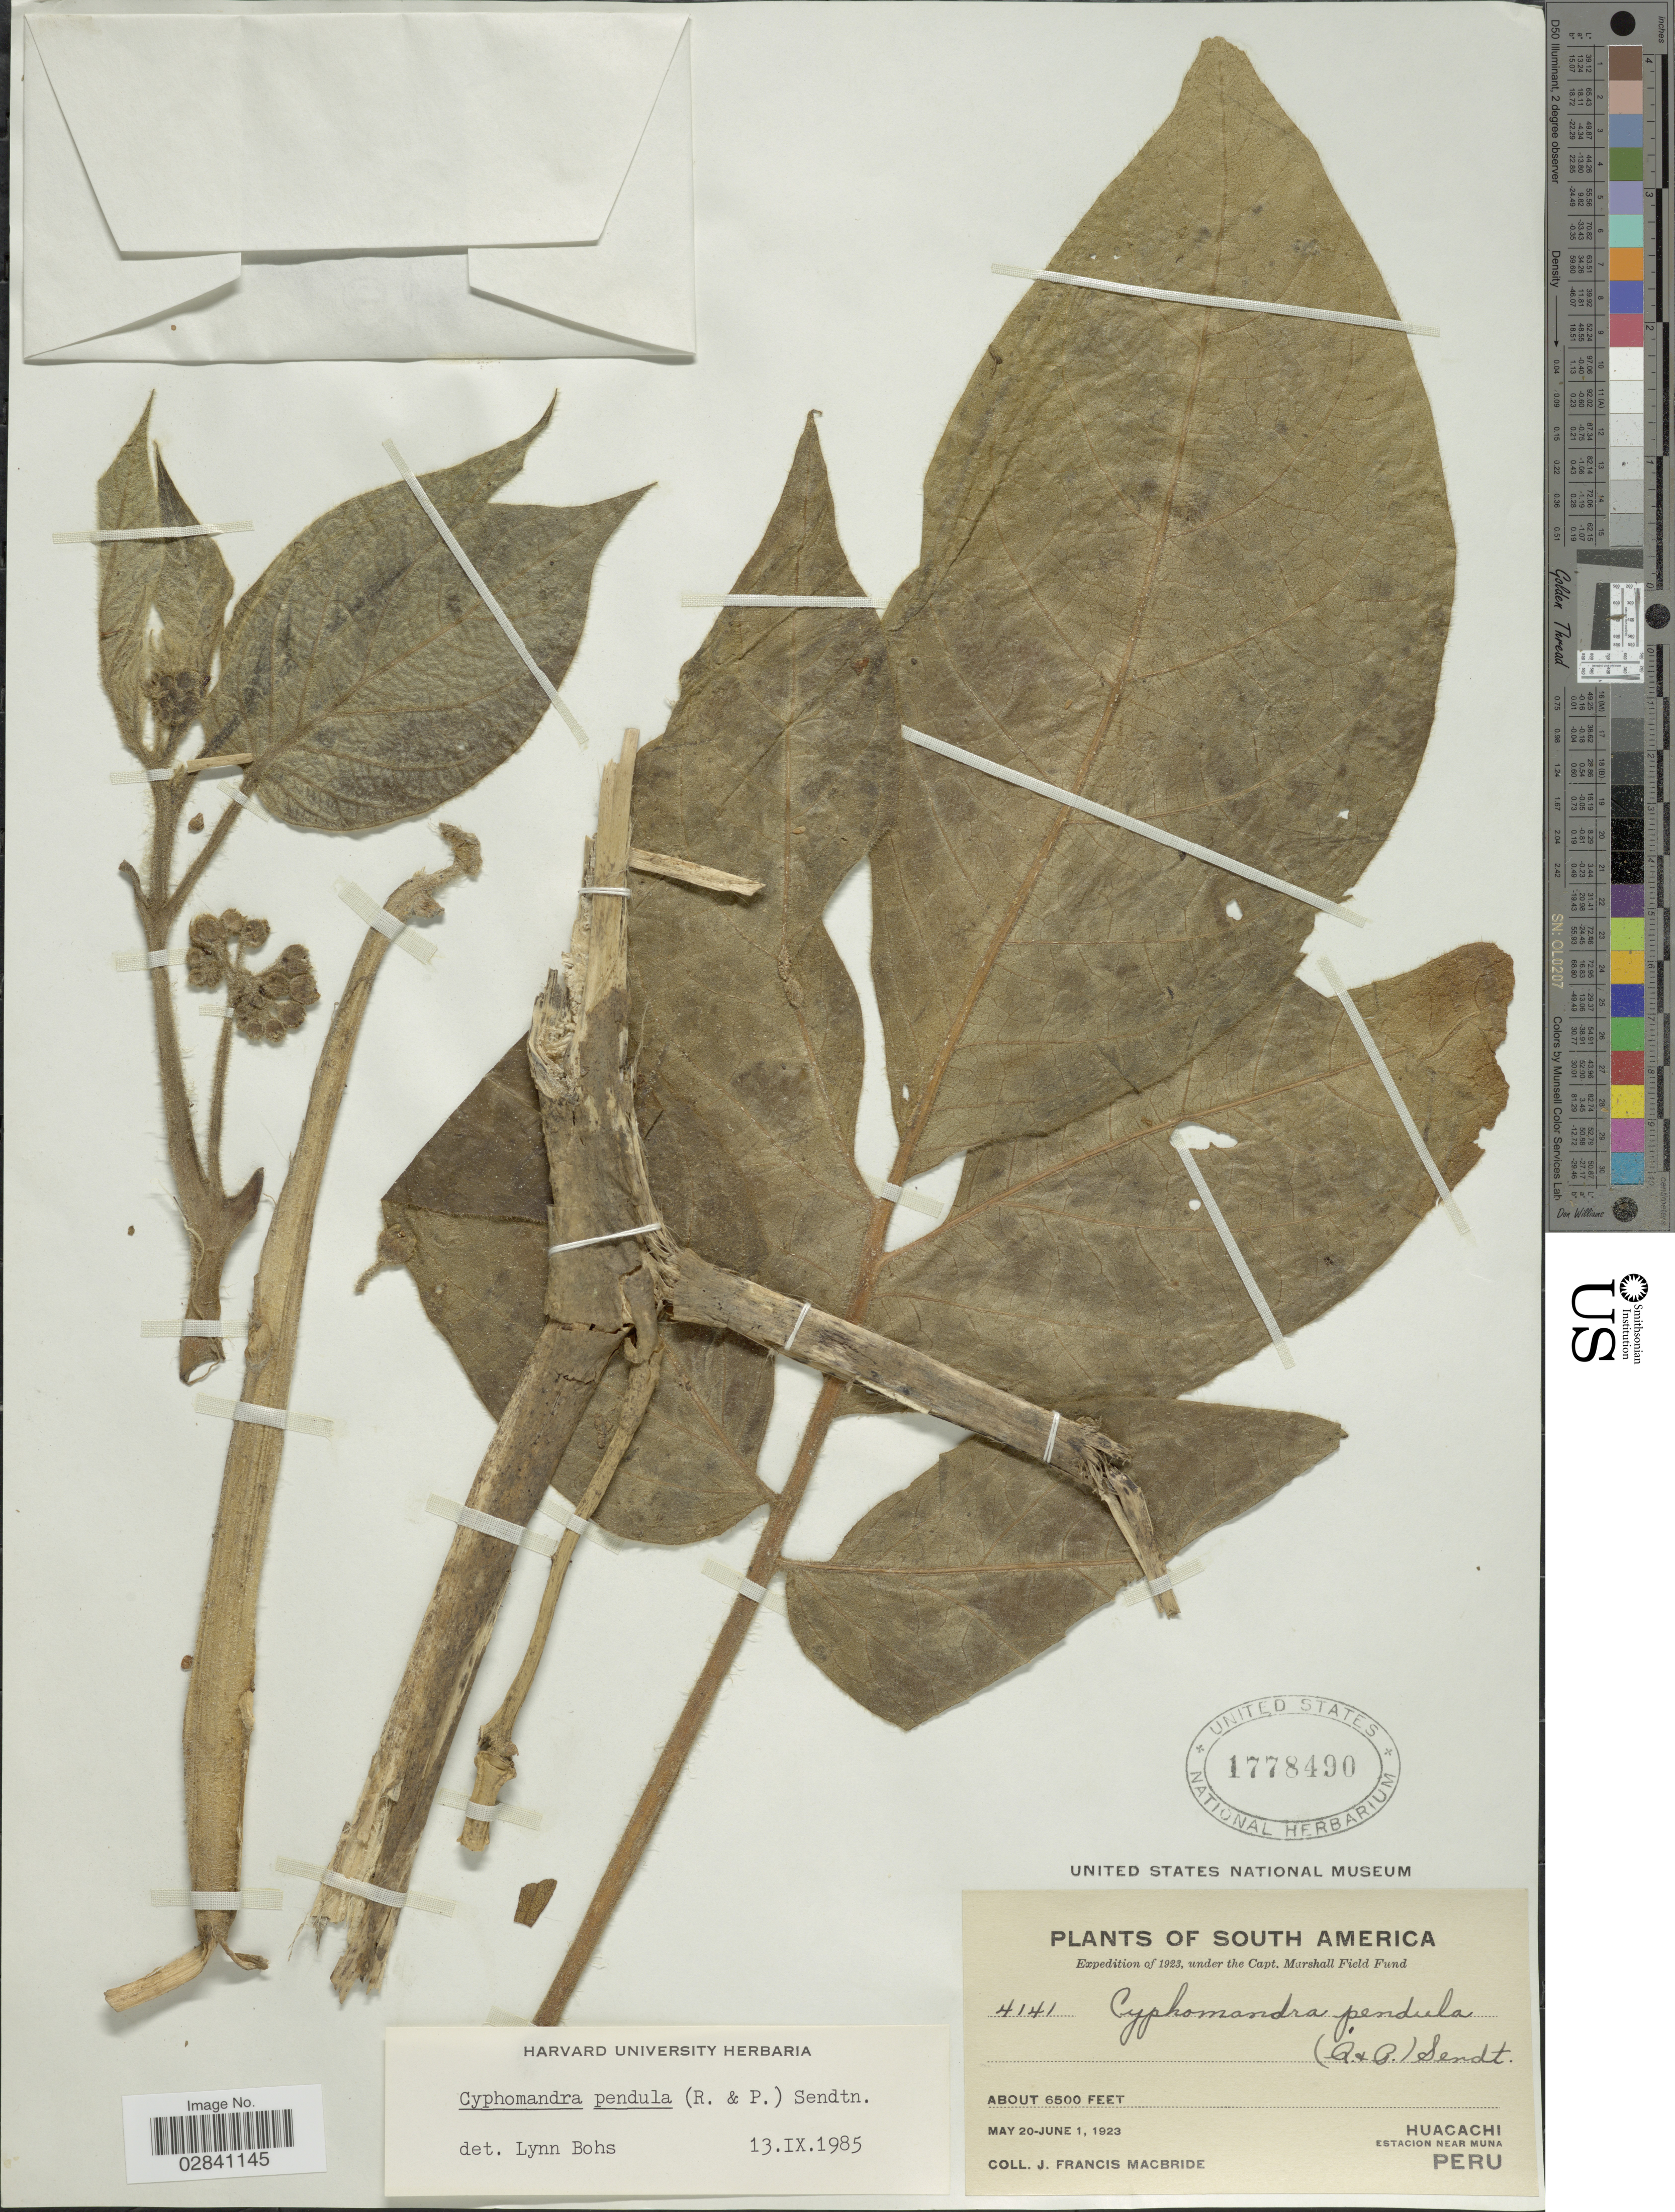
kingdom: Plantae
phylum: Tracheophyta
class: Magnoliopsida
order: Solanales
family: Solanaceae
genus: Cyphomandra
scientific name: Cyphomandra pendula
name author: (Ruiz & Pav.) Sendtn.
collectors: J. F. Macbride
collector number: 4141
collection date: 1923-05-20/1923-06-01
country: Peru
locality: Huacachi. Estacion Near Muna.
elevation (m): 1981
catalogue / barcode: US 1778490